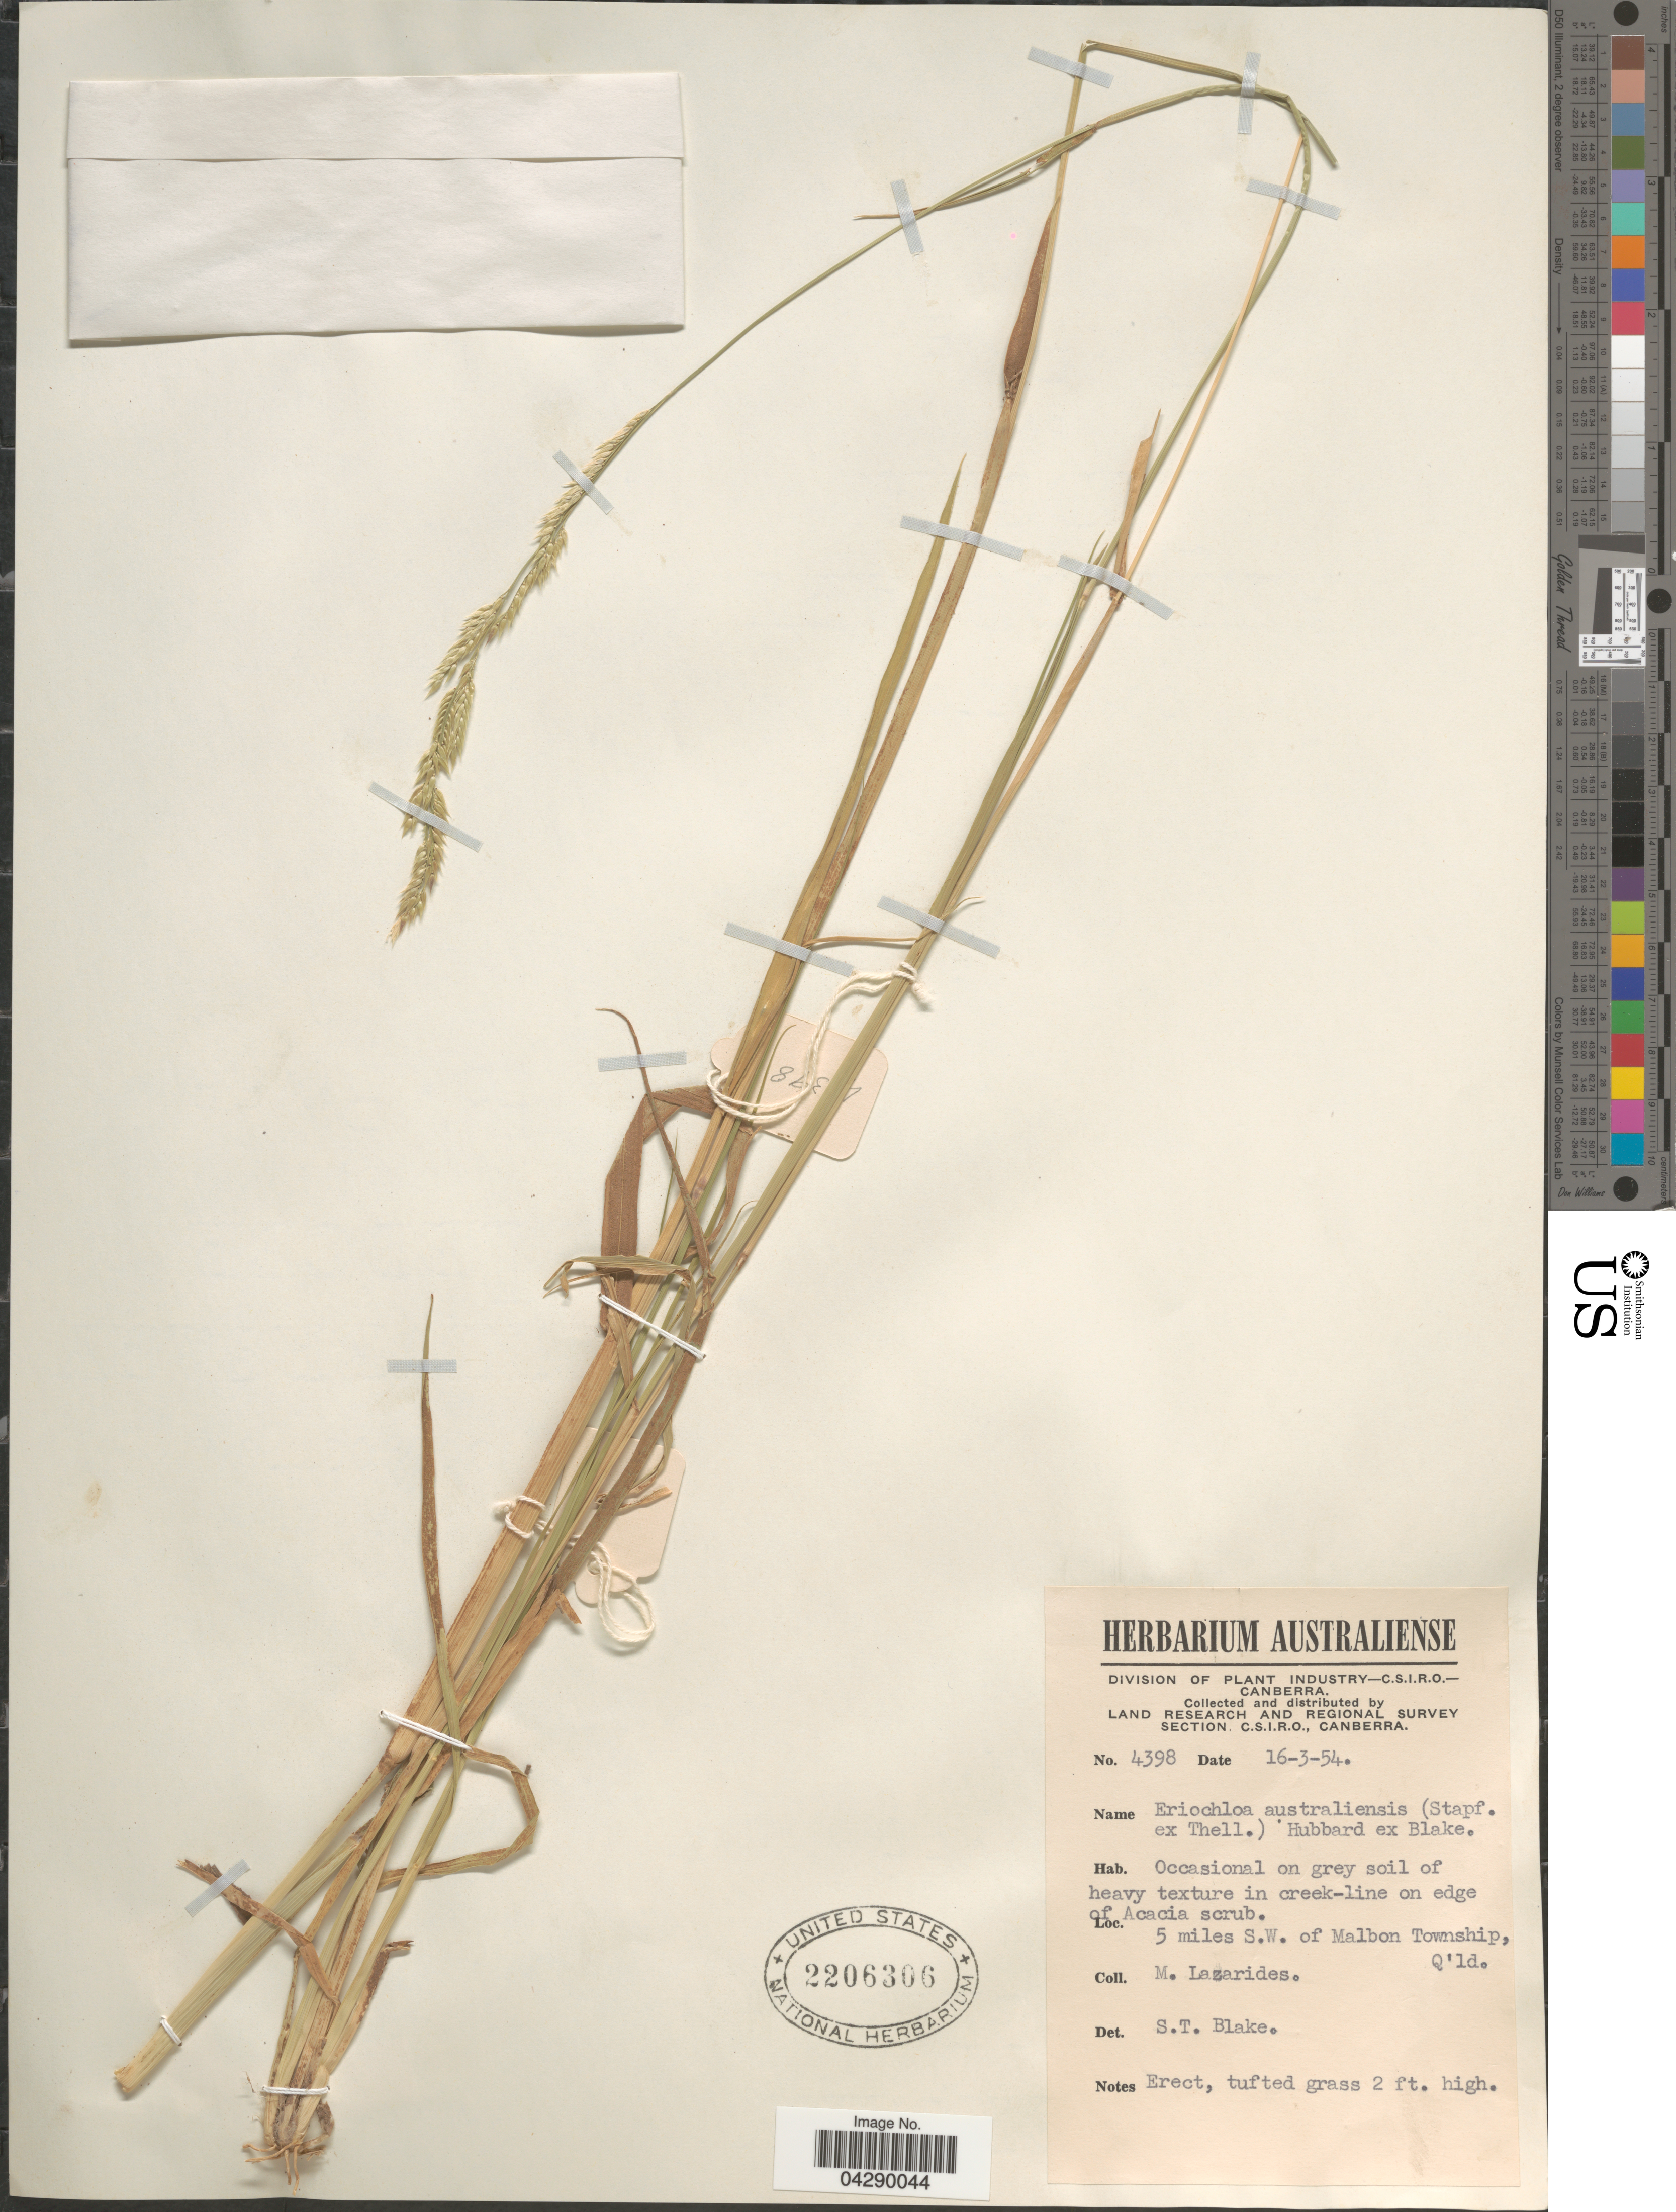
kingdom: Plantae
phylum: Tracheophyta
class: Liliopsida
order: Poales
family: Poaceae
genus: Eriochloa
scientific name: Eriochloa australiensis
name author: Thellung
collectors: M. Lazarides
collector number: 4398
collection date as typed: Transcribed d/m/y: 16/3/54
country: Australia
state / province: Queensland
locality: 5 miles S.W. of Malbon Township.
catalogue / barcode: US 2206306